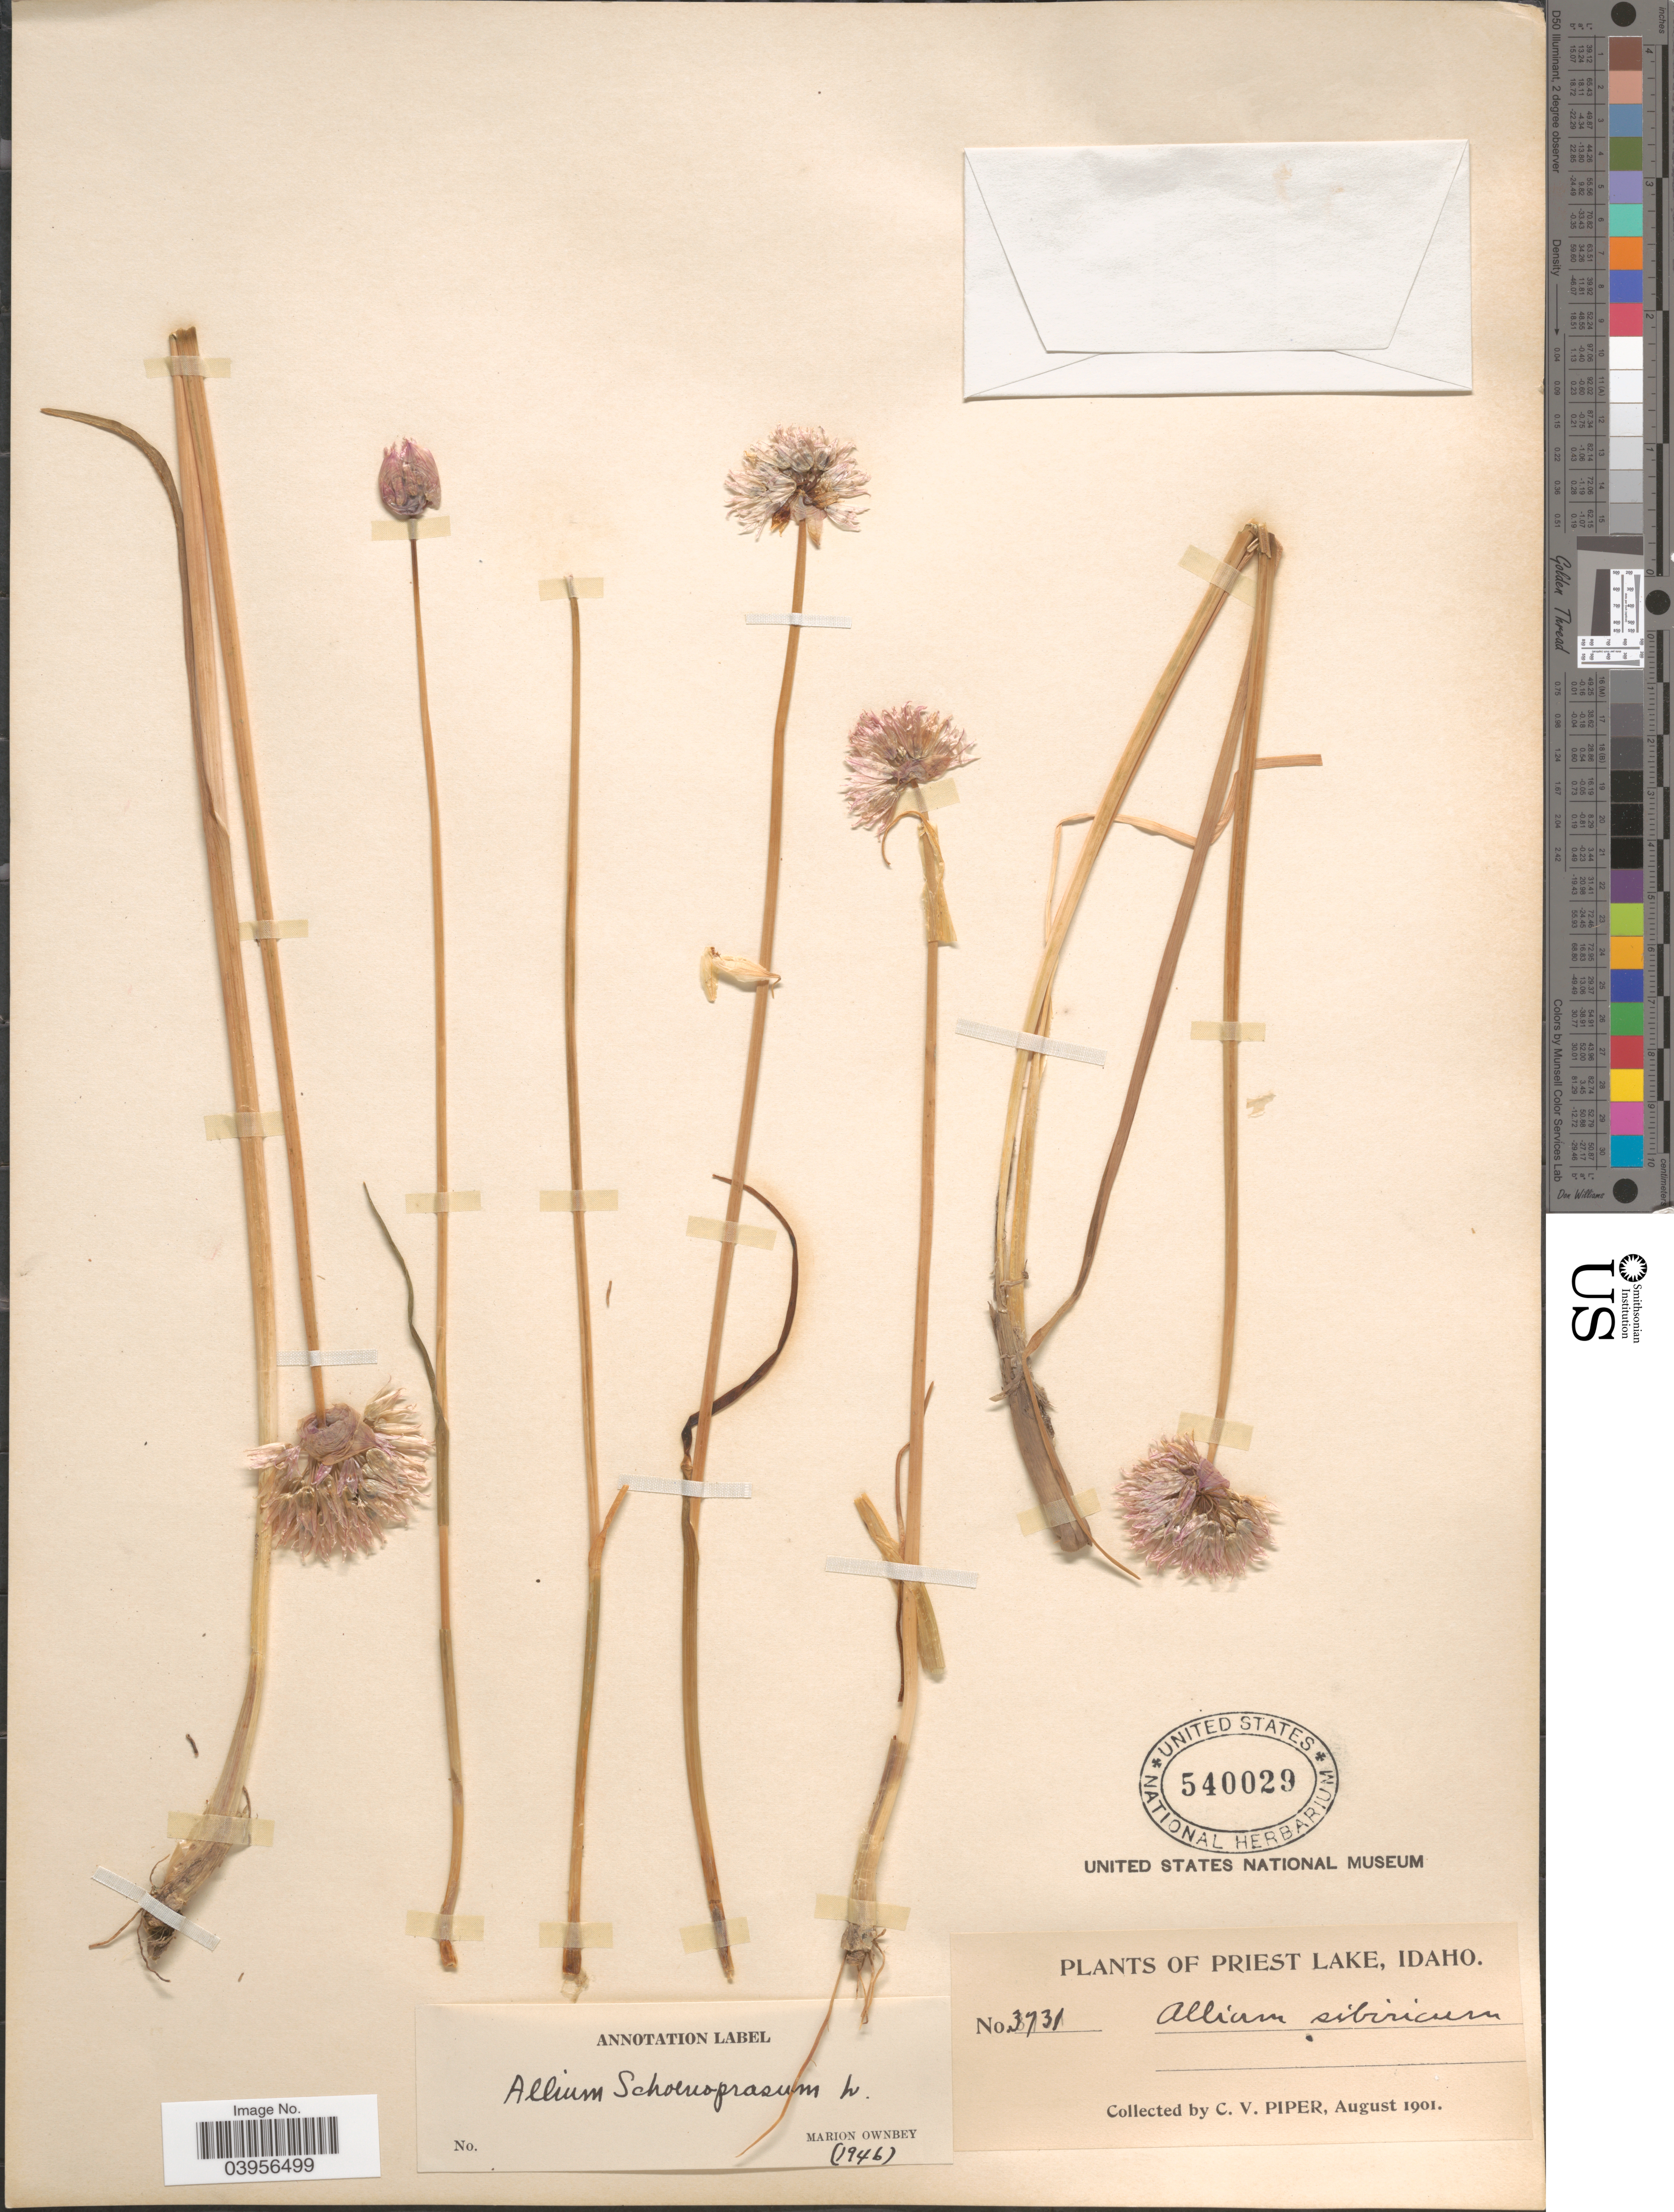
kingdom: Plantae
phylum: Tracheophyta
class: Liliopsida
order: Asparagales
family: Amaryllidaceae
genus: Allium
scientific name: Allium schoenoprasum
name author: L.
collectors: C. V. Piper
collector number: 3731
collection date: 1901-08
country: United States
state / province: Idaho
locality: Priest Lake.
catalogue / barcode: US 540029